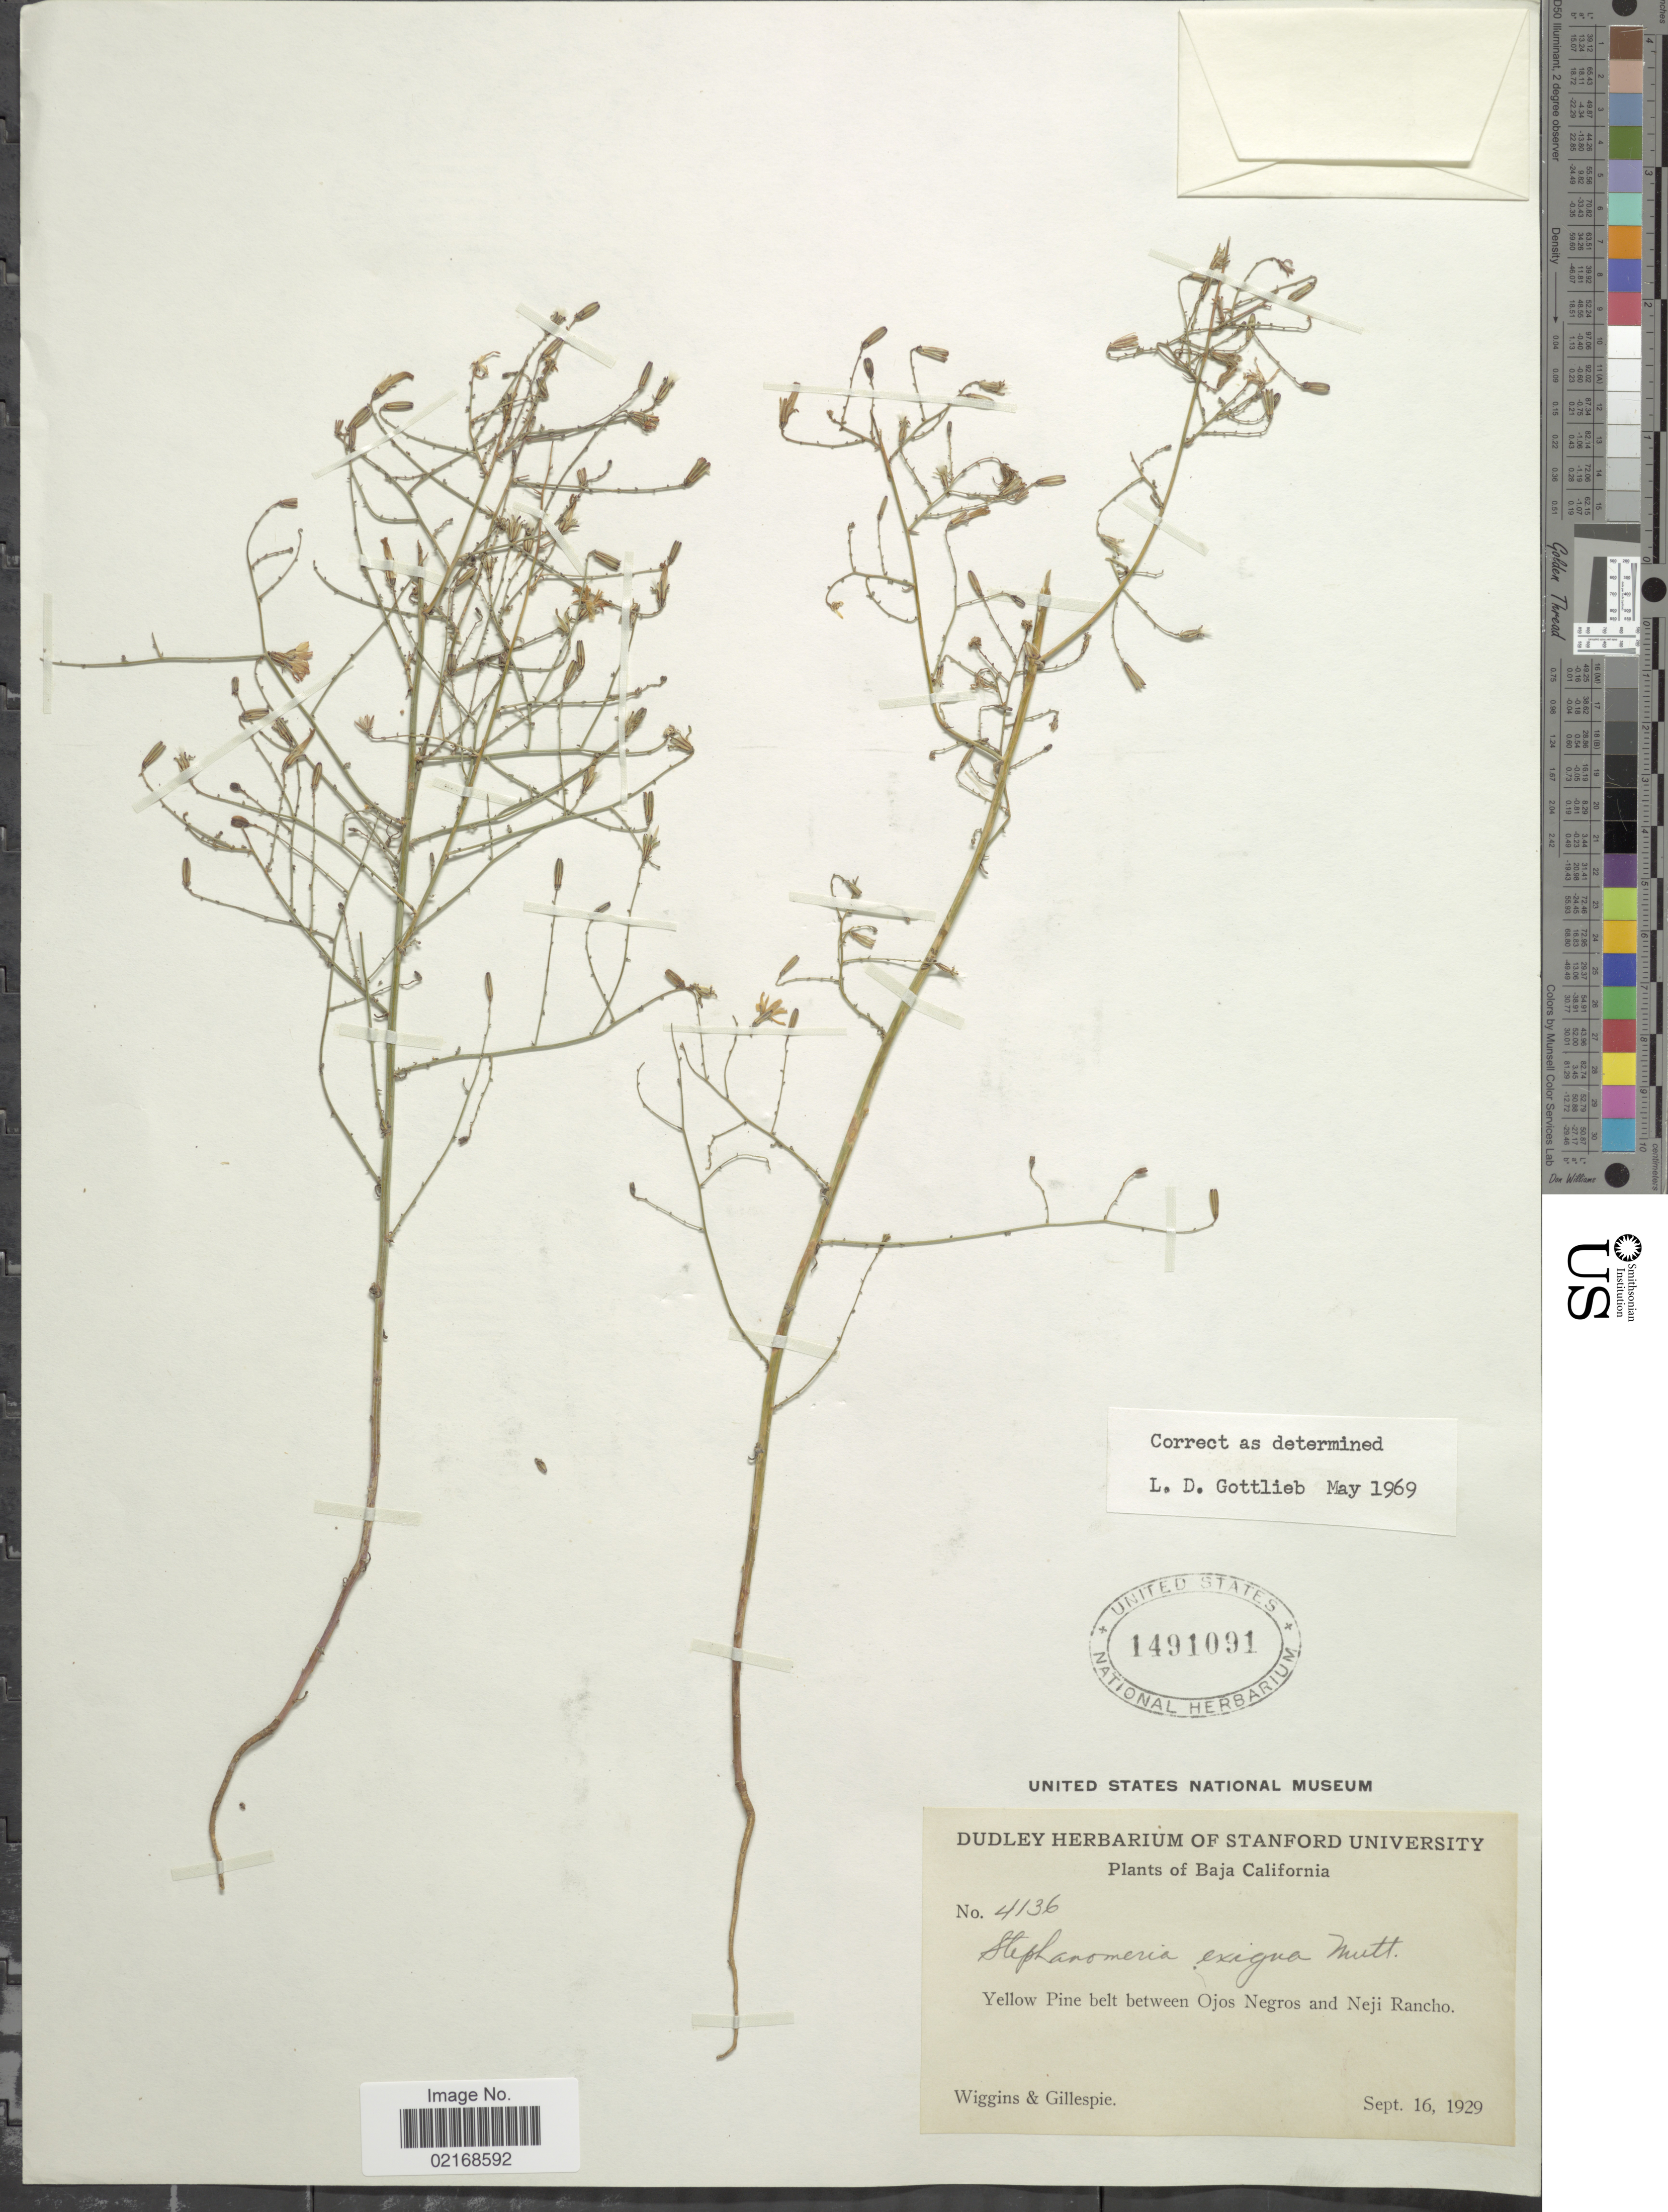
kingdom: Plantae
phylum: Tracheophyta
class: Magnoliopsida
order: Asterales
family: Asteraceae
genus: Stephanomeria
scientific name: Stephanomeria exigua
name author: Nutt.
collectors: -- Wiggins & -- Gillespie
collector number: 4136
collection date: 1929-09-16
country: Mexico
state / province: Baja California Norte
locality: Yellow Pine belt between Ojos Negros and Neji Ranchos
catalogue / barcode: US 1491091